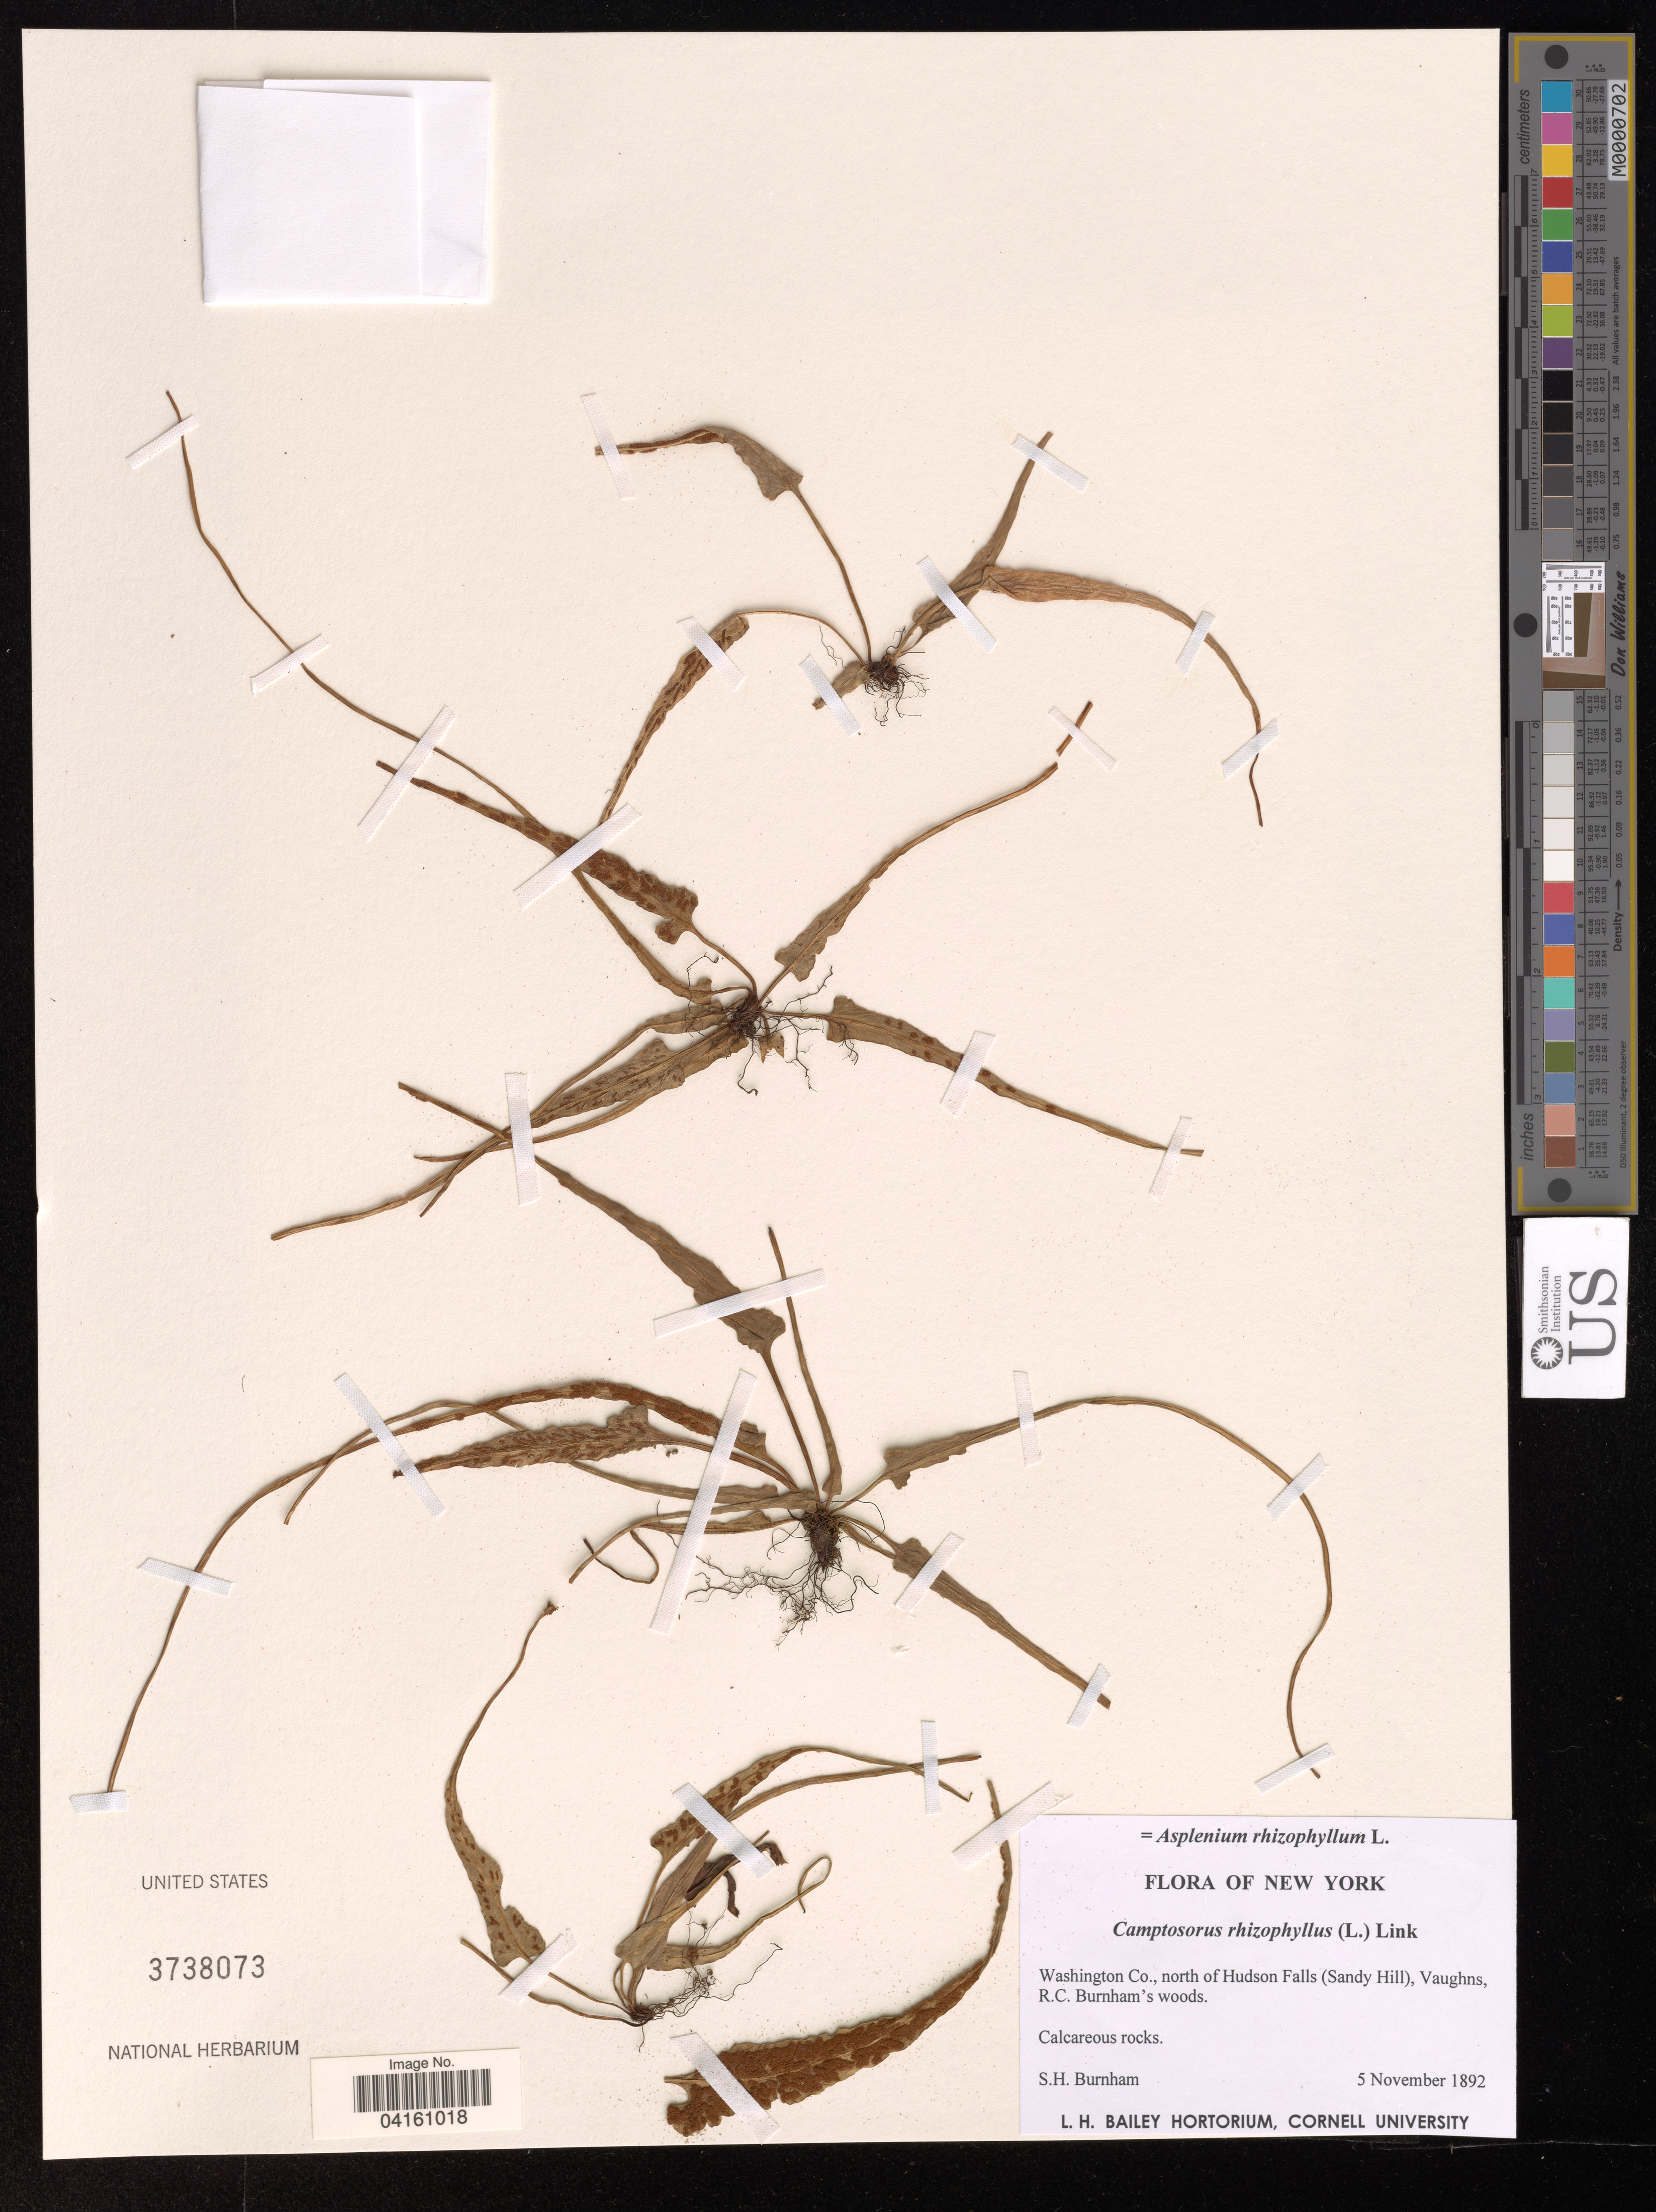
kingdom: Plantae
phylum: Tracheophyta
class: Polypodiopsida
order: Polypodiales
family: Aspleniaceae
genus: Asplenium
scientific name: Asplenium rhizophyllum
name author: L.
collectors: S. Burnham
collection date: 1892-11-05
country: United States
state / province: New York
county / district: Washington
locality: Washington Co., north of Hudson Falls (Sandy Hill), Vaughns, R.C. Burnham's woods.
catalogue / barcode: US 3738073